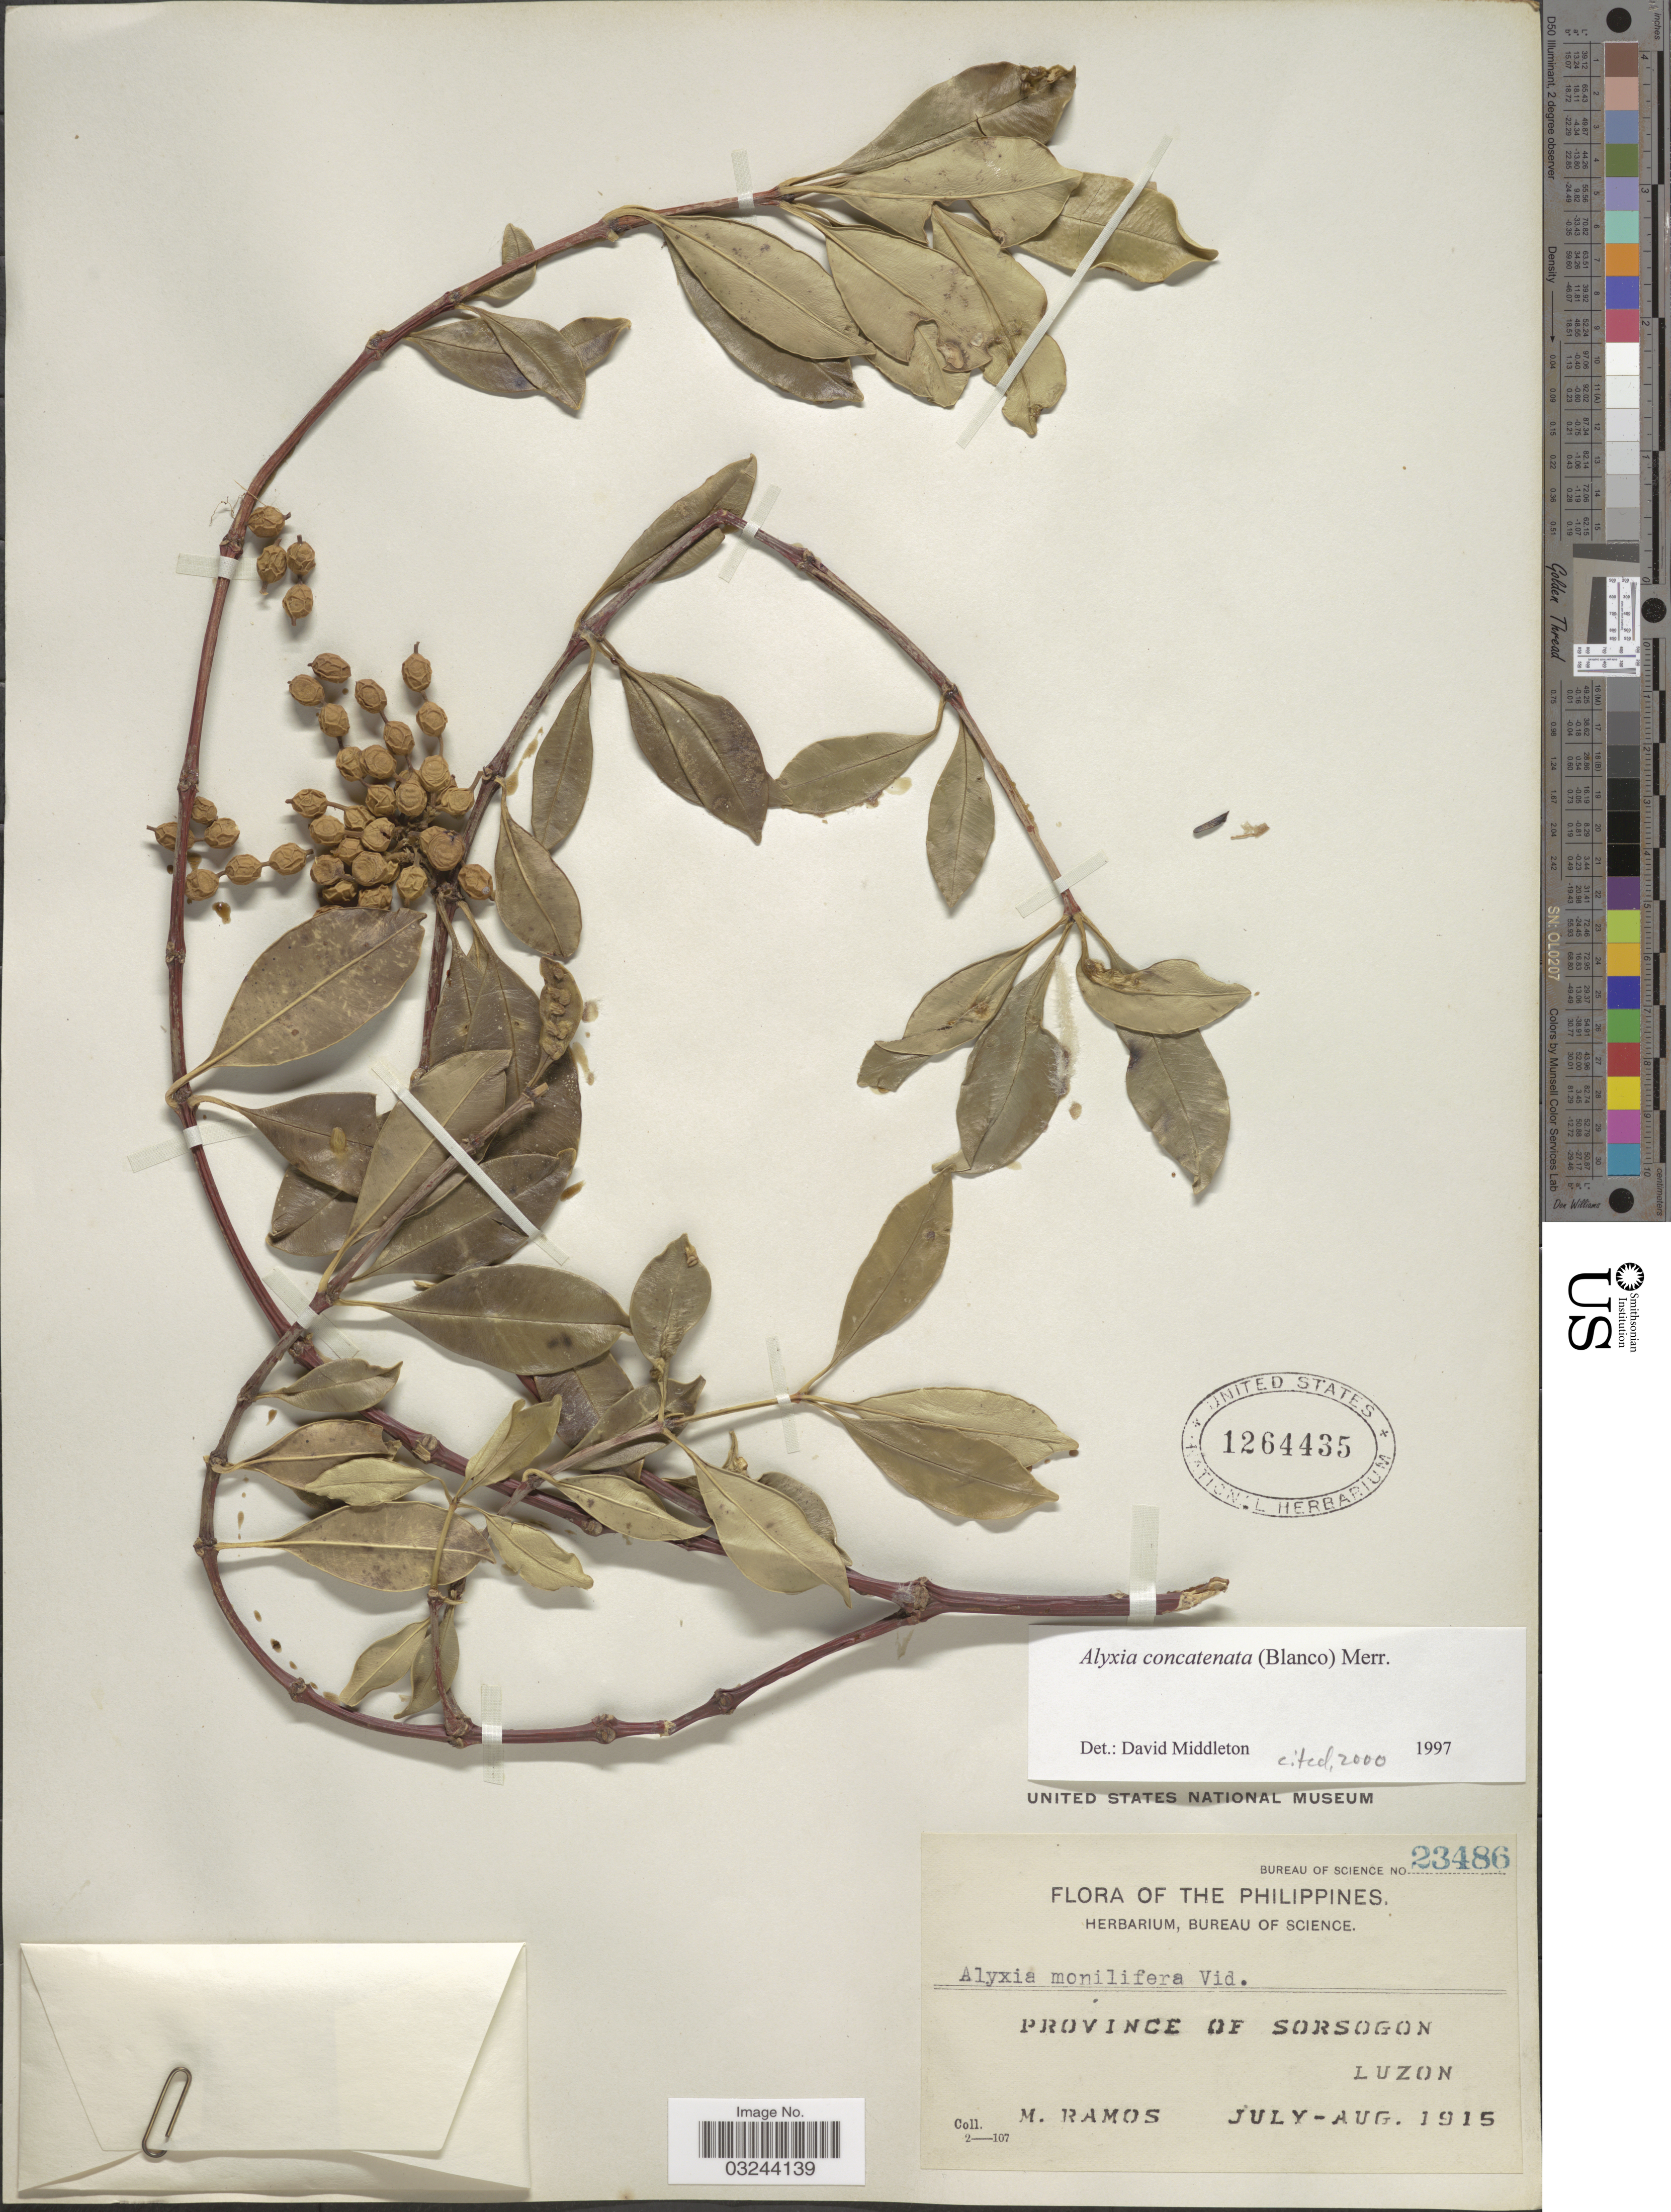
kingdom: Plantae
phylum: Tracheophyta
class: Magnoliopsida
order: Gentianales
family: Apocynaceae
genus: Alyxia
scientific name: Alyxia concatenata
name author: (Blanco) Merr.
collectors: M. Ramos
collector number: Bureau of Science 23486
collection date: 1915-07/1915-08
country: Philippines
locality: Province of Sorsogon, Luzon.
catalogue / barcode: US 1264435